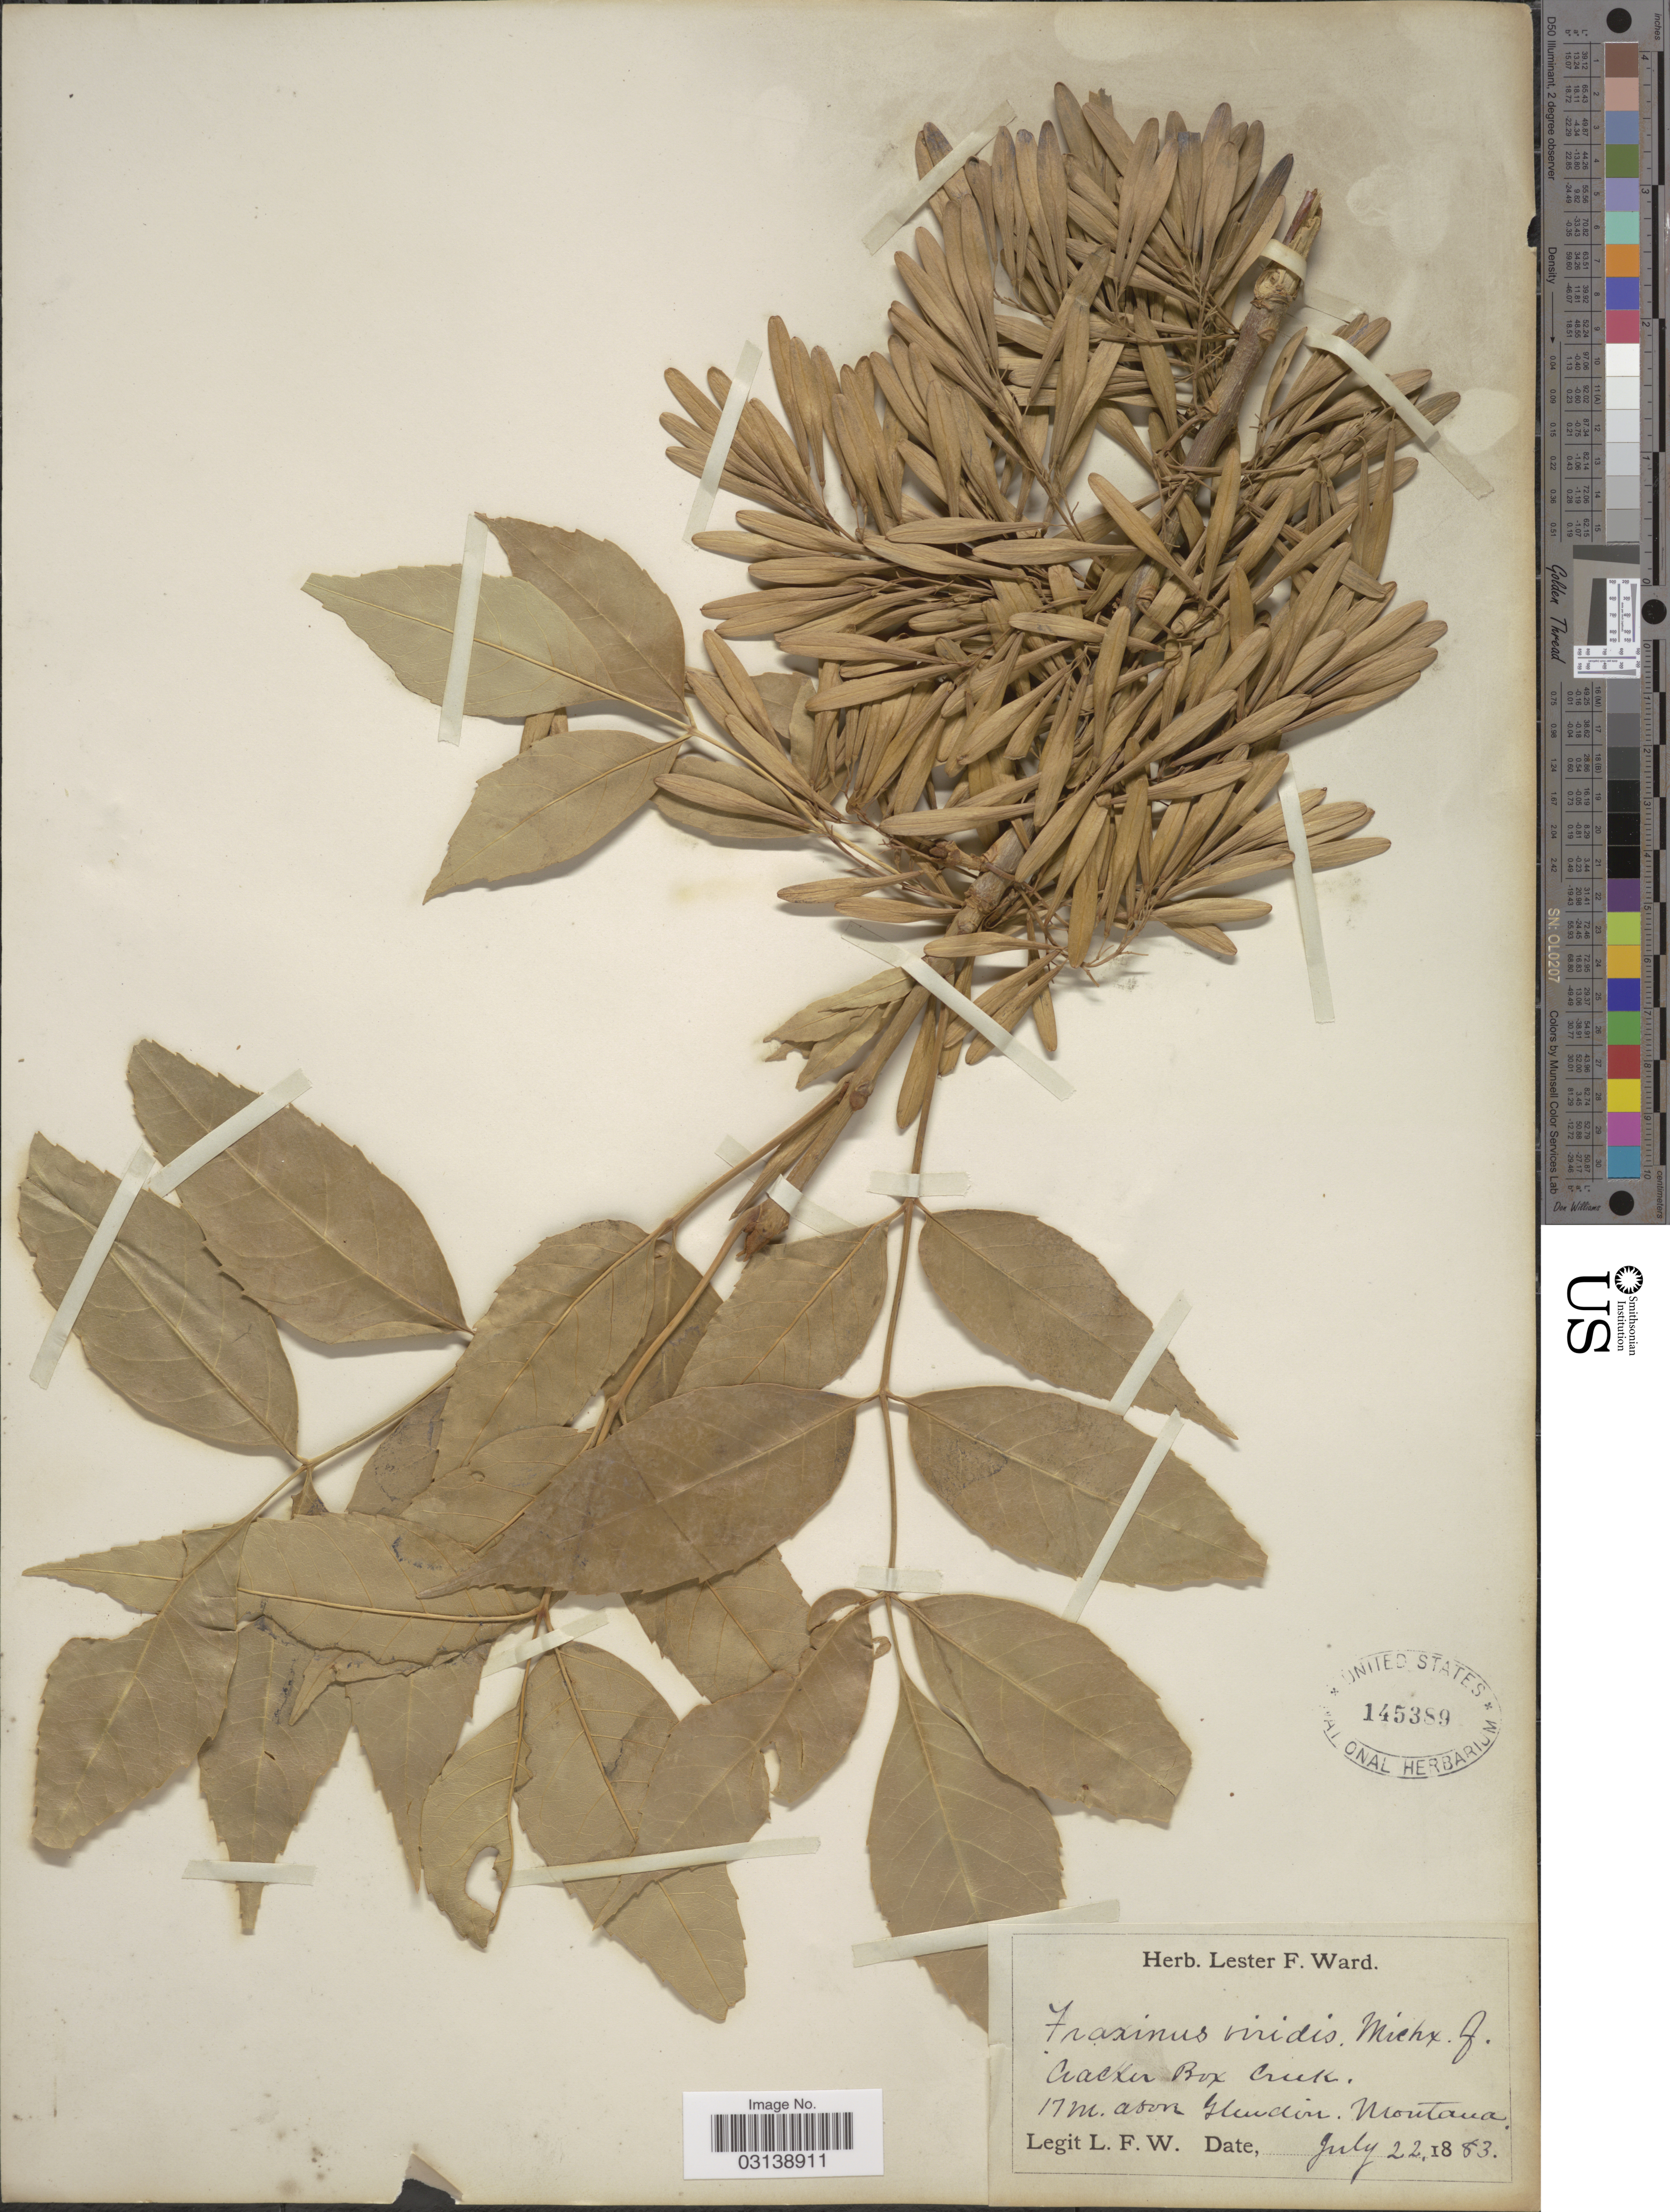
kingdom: Plantae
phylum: Tracheophyta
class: Magnoliopsida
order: Lamiales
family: Oleaceae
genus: Fraxinus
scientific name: Fraxinus pennsylvanica var. campestris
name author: (Britton) F.C. Gates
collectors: L. F. Ward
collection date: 1883-07-22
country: United States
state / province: Montana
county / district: Dawson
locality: Cracker Box Creek. 17 mi. above Glendive.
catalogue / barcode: US 145389